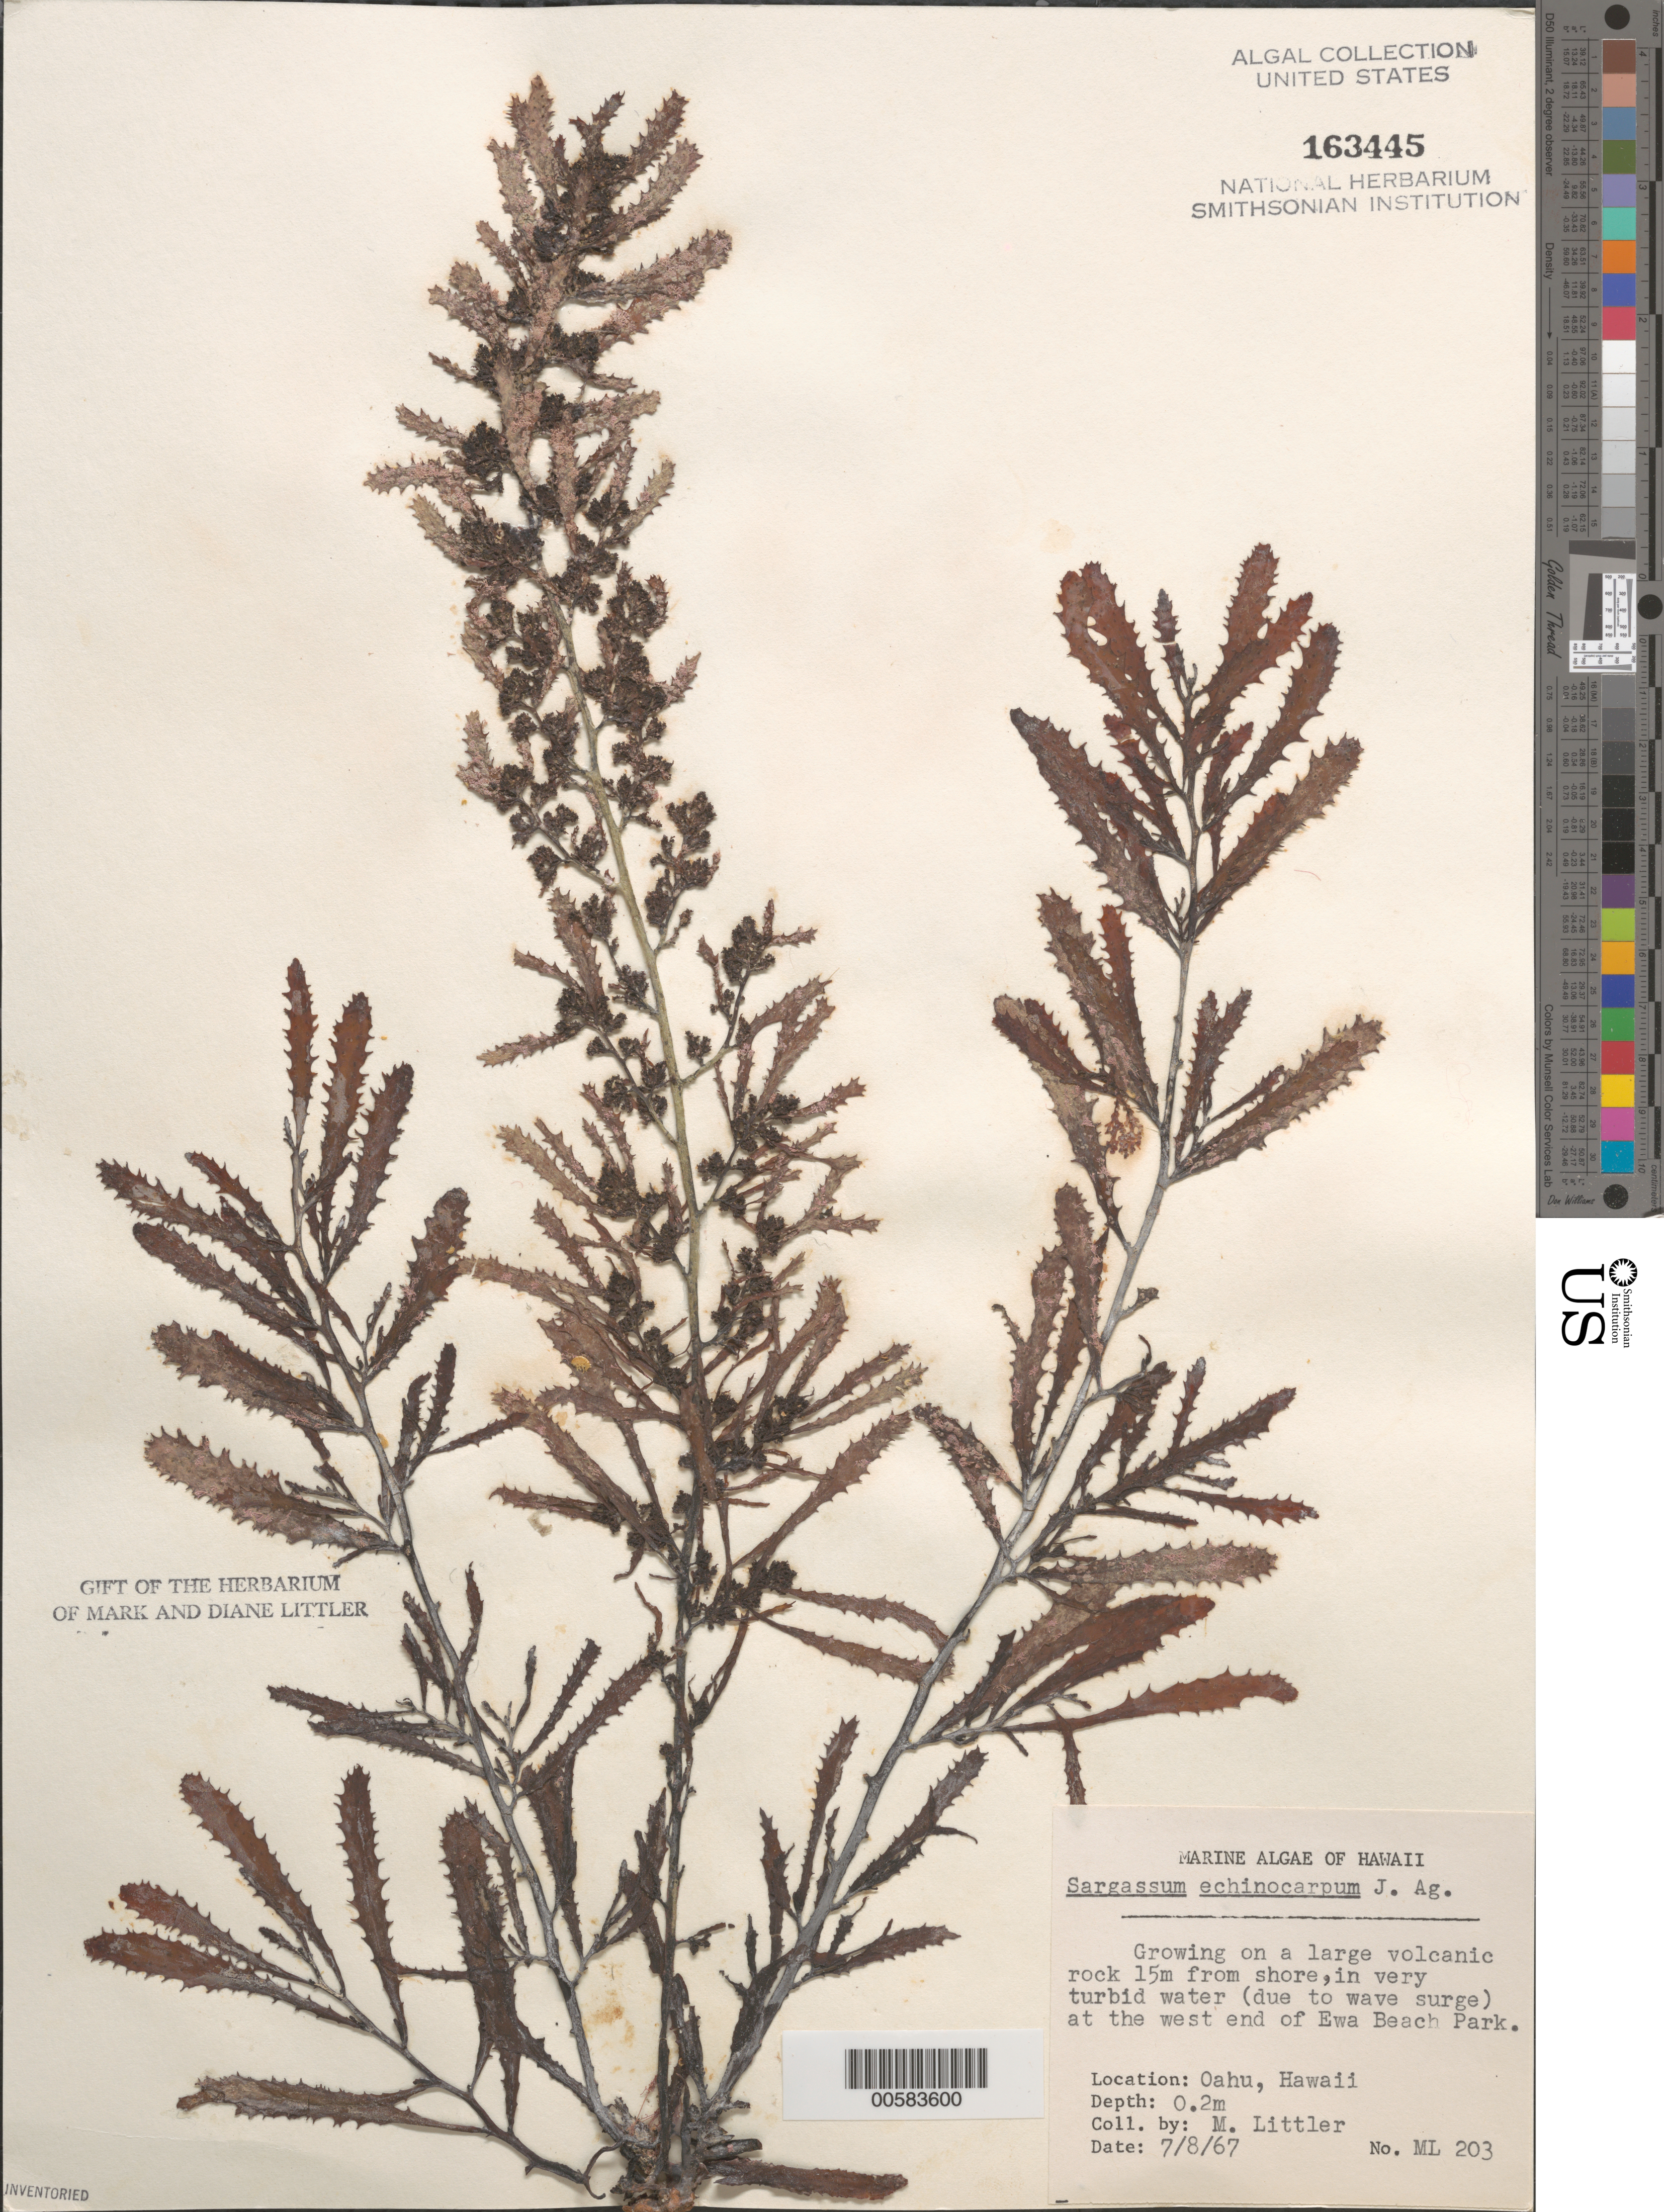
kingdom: Chromista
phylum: Ochrophyta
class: Phaeophyceae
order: Fucales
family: Sargassaceae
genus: Sargassum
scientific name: Sargassum aquifolium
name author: (Turner) C. Agardh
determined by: Algae name updating Project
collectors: M. M. Littler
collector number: ML 203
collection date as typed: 08 Jul 1967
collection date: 1967-07-08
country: United States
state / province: Hawaii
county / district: Honolulu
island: Oahu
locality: Ewa Beach Park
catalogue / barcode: US 163445